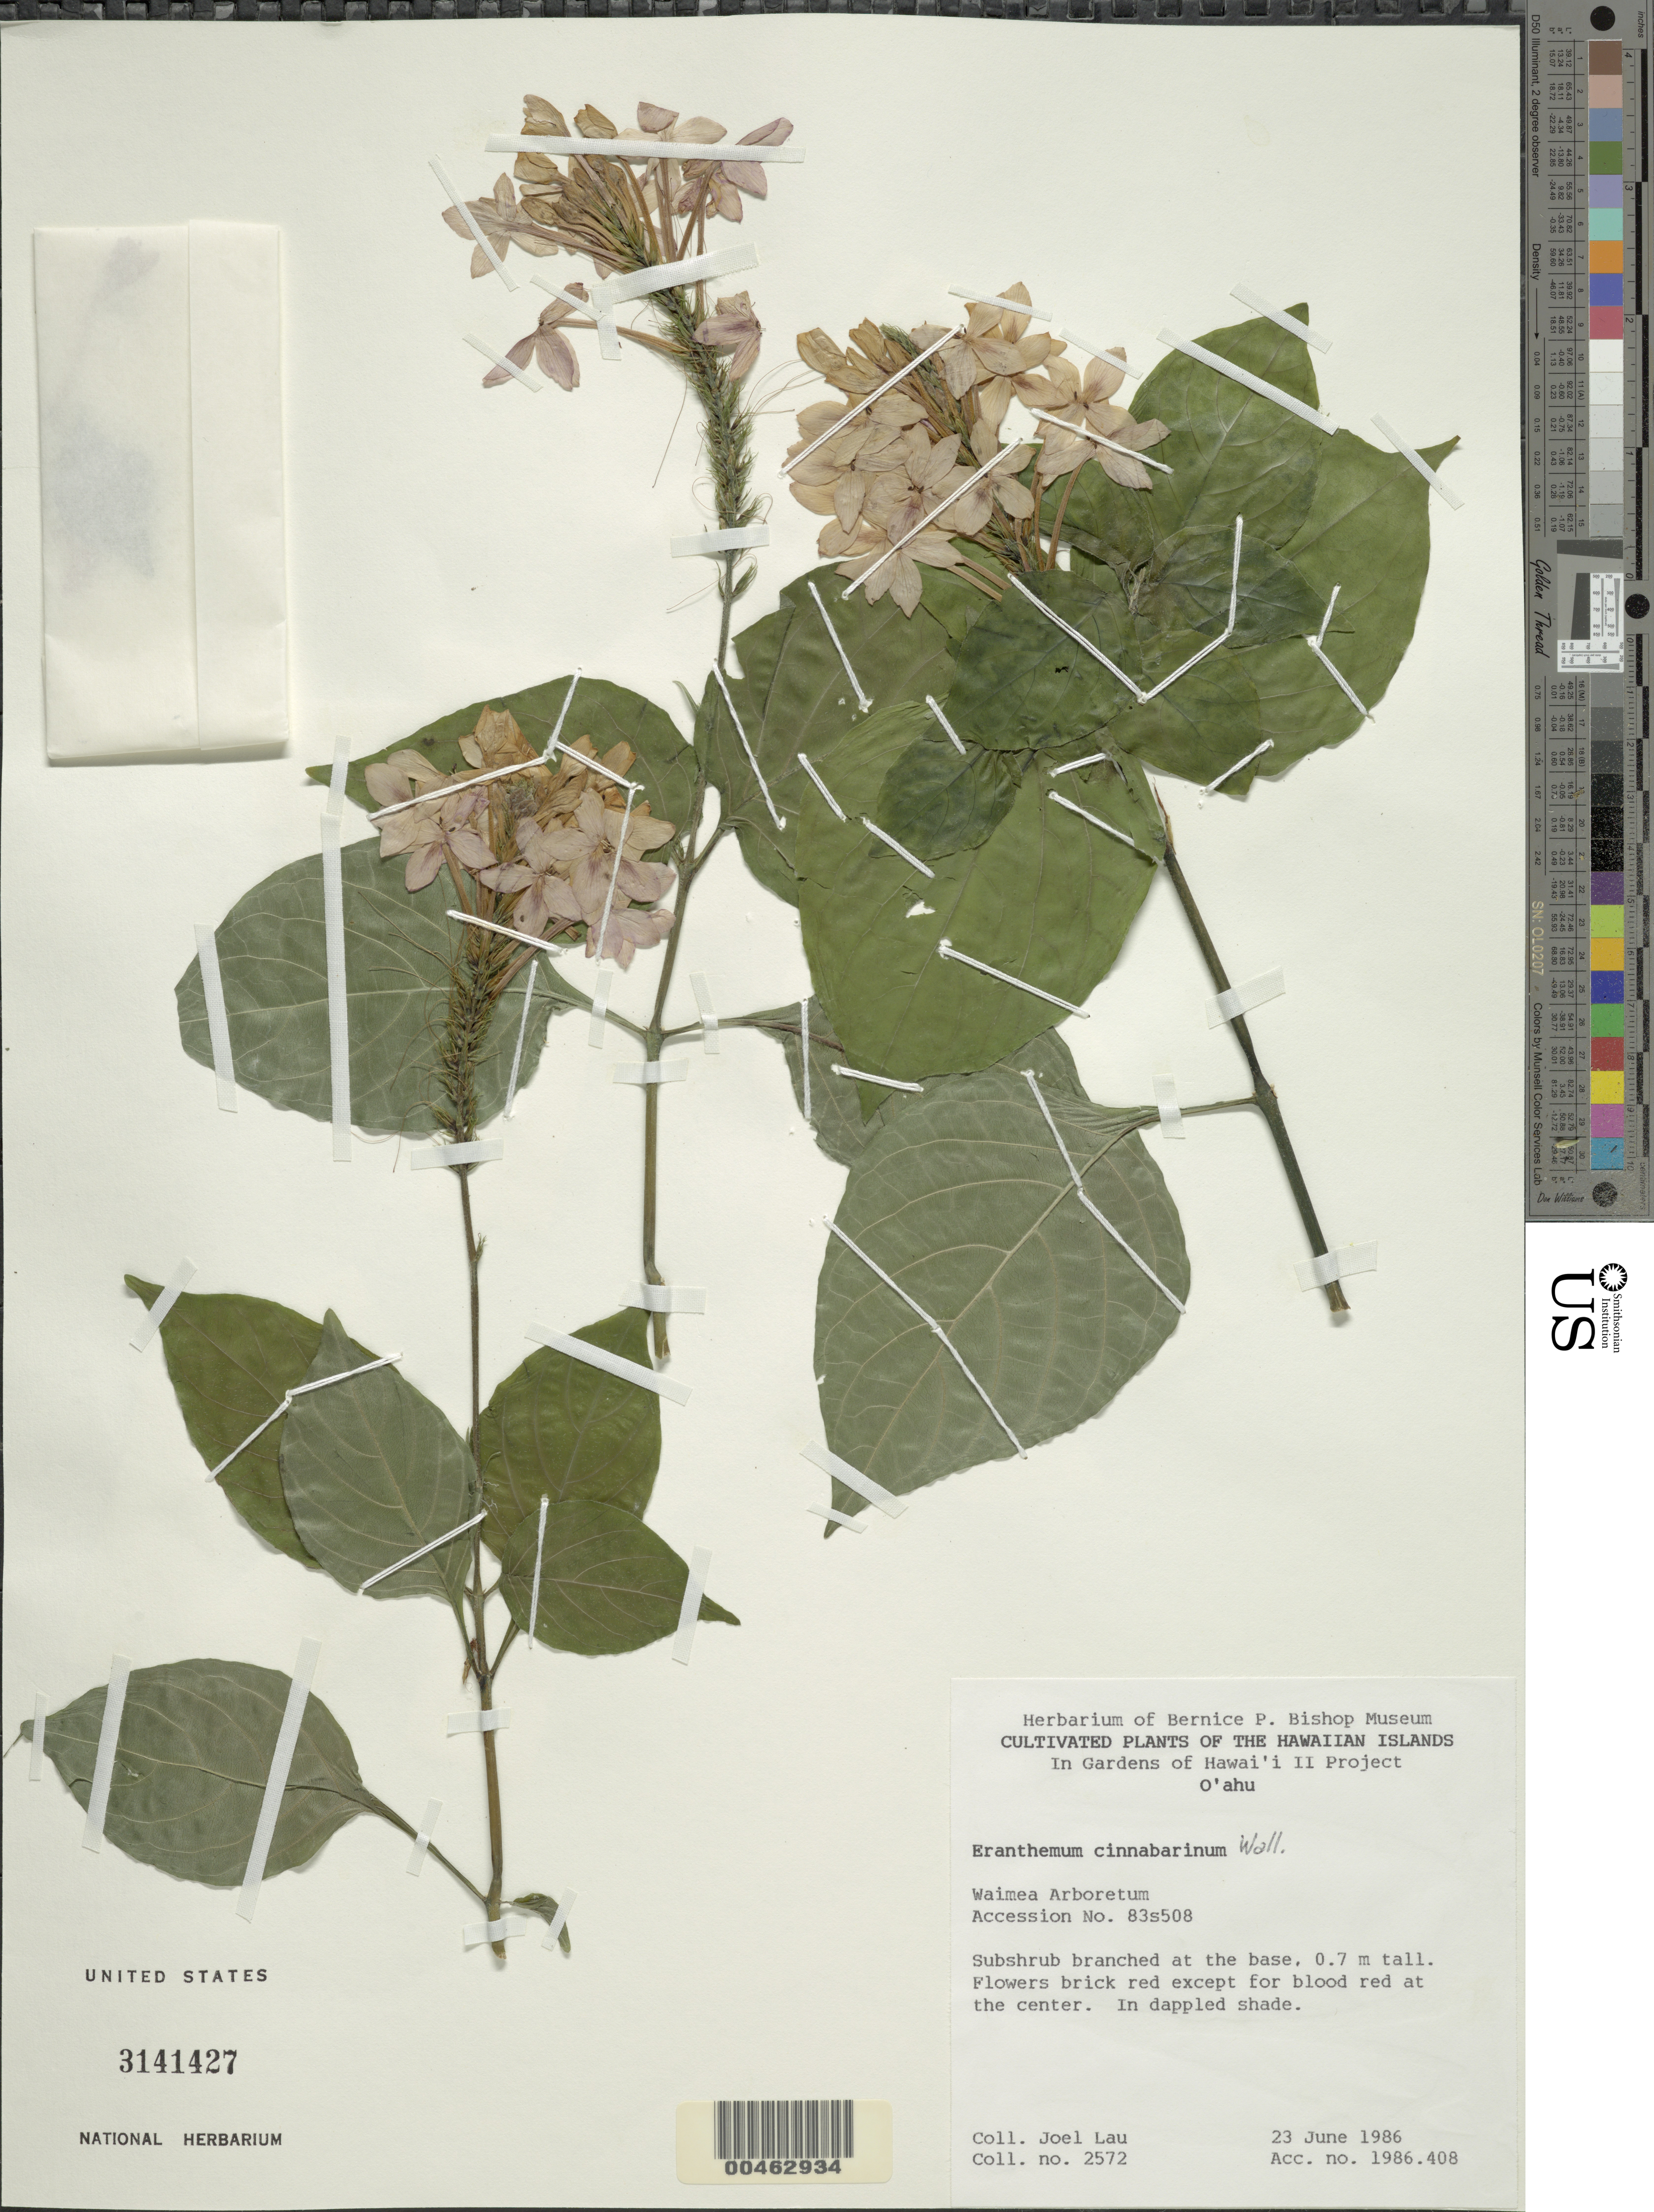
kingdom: Plantae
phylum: Tracheophyta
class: Magnoliopsida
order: Lamiales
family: Acanthaceae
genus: Eranthemum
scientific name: Eranthemum cinnabarinum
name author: Wall.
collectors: J. Lau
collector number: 2572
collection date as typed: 23 Jun 1986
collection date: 1986-06-23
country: United States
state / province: Hawaii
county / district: Kauai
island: Kaua'i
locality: Waimea Arboretum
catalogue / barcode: US 3141427